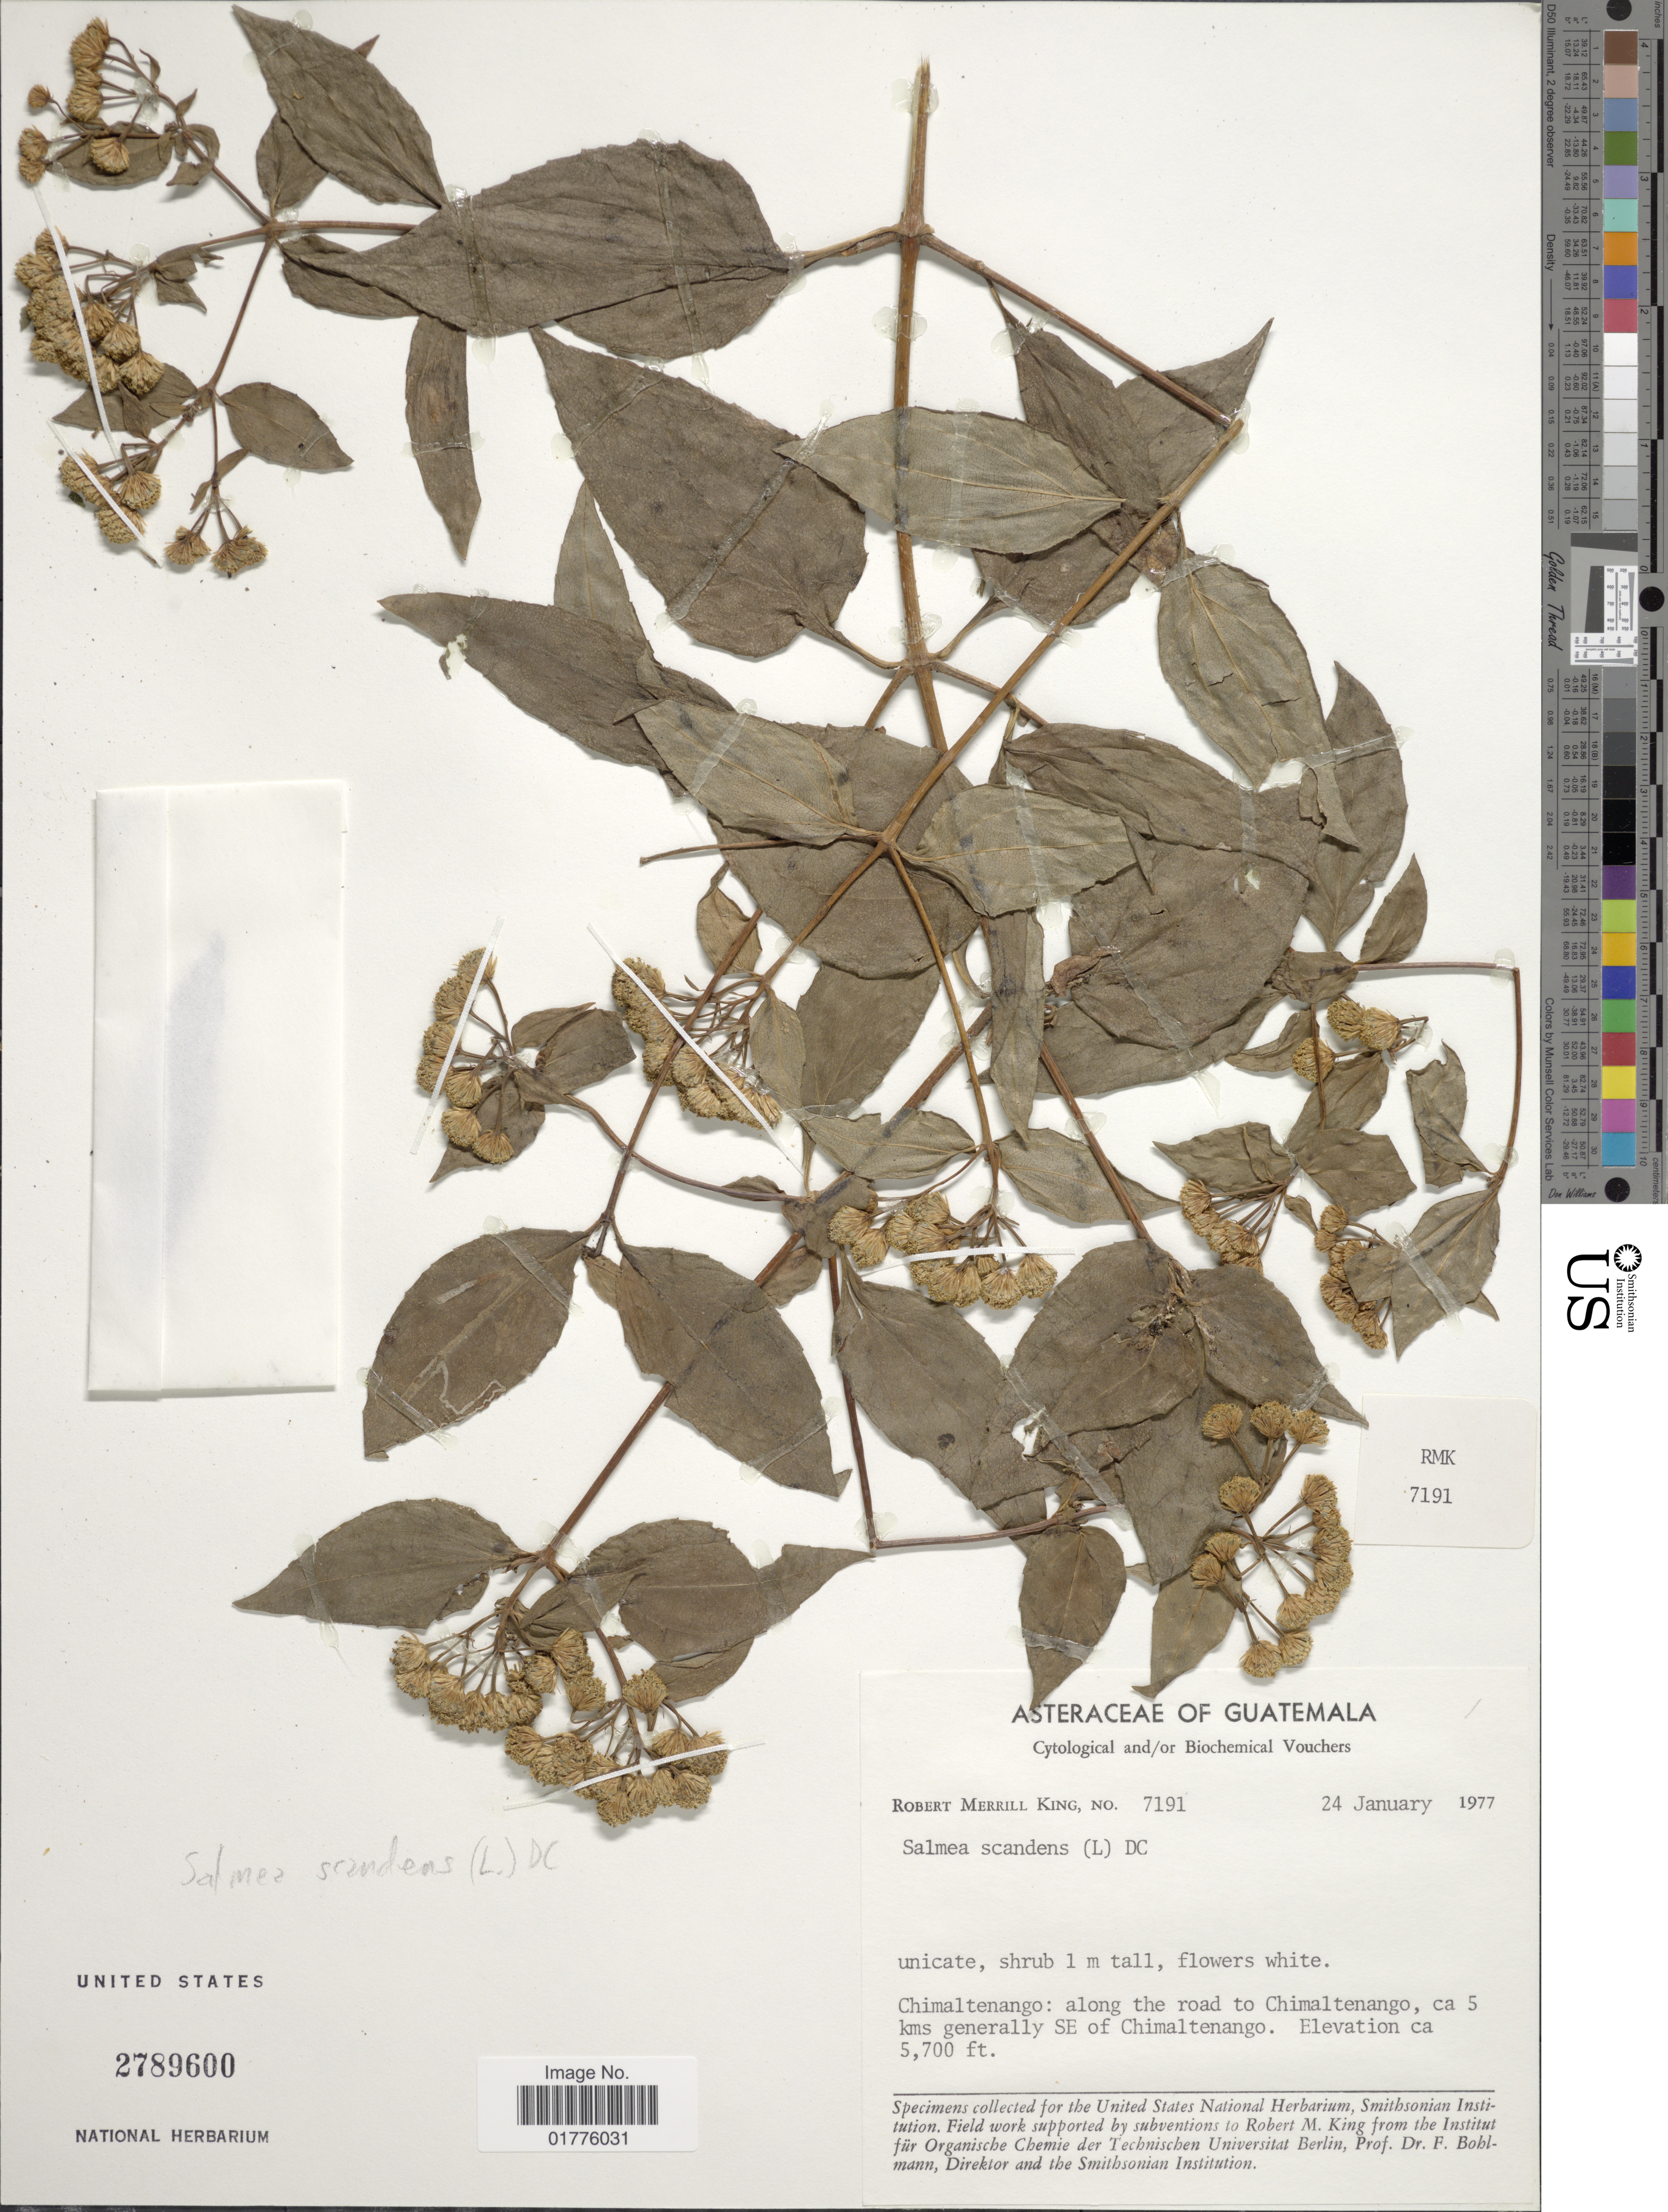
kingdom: Plantae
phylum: Tracheophyta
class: Magnoliopsida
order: Asterales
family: Asteraceae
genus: Salmea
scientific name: Salmea scandens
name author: (L.) DC.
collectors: R. M. King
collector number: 7191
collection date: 1977-01-24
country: Guatemala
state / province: Chimaltenango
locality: Chimaltenango; along the rioad to Chimaltenango, ca 5 kms generally SE of Chimaltenango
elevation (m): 1737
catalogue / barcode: US 2789600